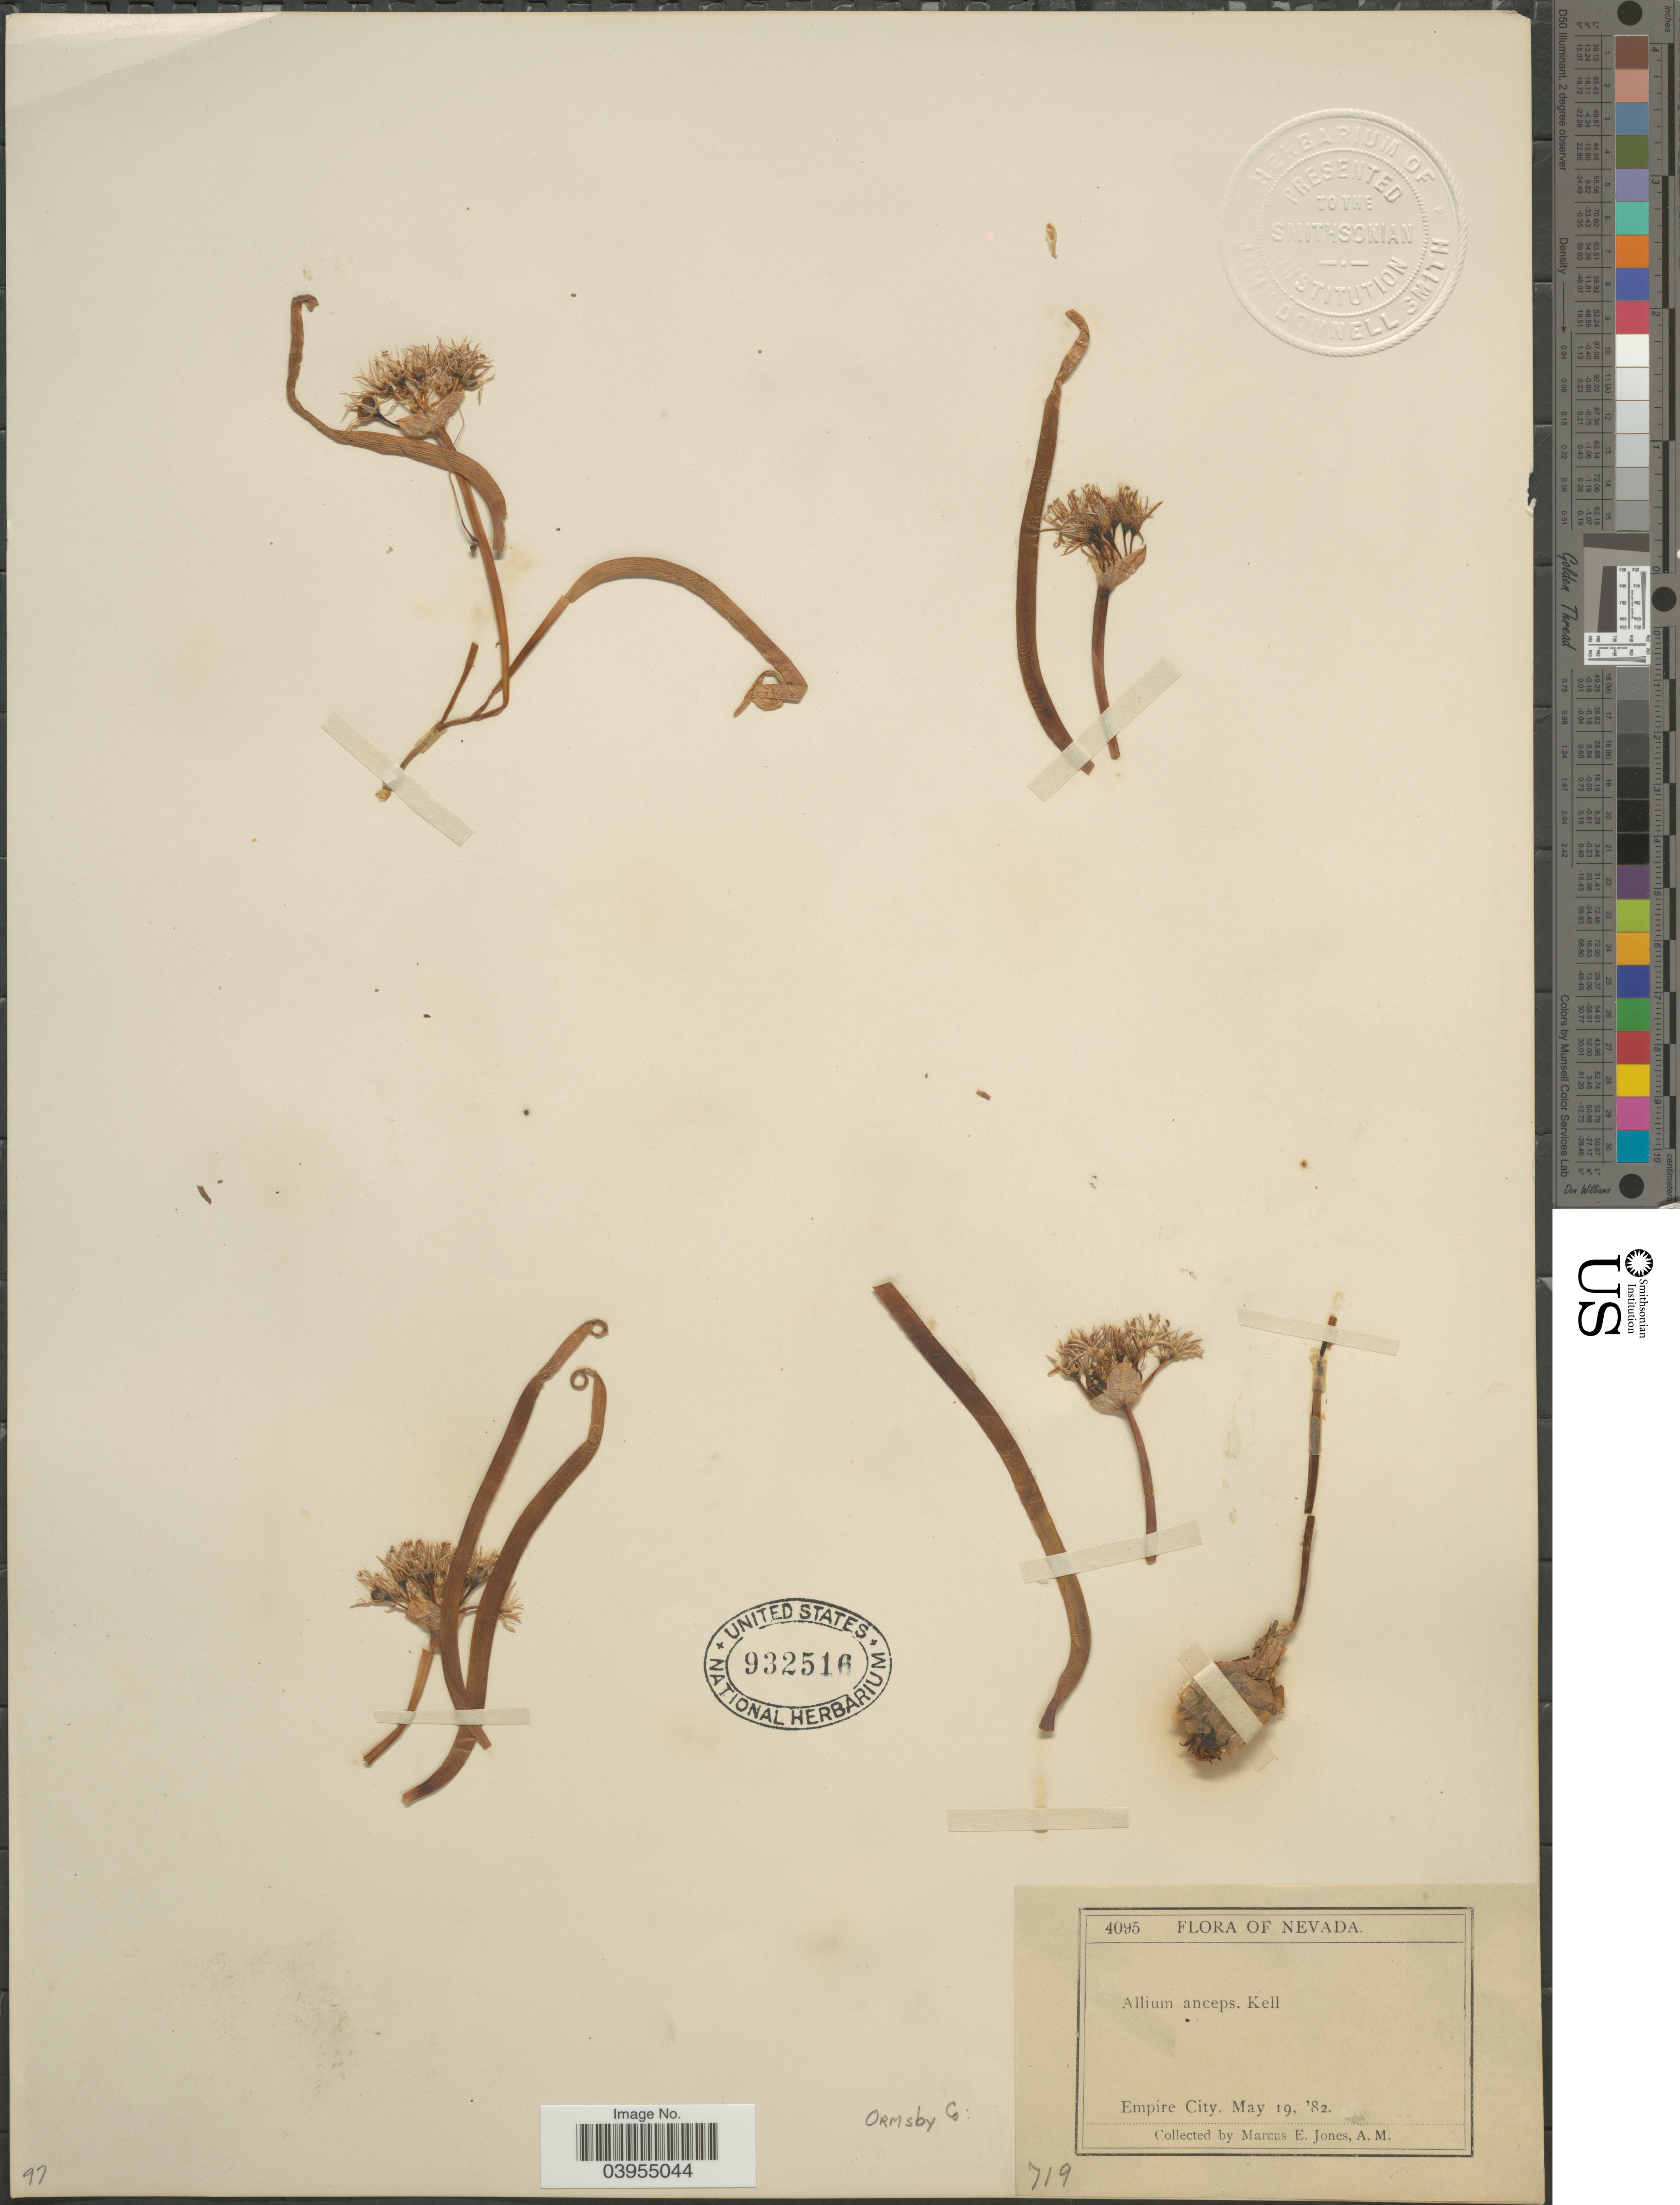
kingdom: Plantae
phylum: Tracheophyta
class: Liliopsida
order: Asparagales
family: Amaryllidaceae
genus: Allium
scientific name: Allium anceps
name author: Kellogg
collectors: M. E. Jones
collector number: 4095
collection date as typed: Transcribed d/m/y: 19/5/82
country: United States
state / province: Nevada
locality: Empire City. Ormsby Co.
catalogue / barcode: US 932516